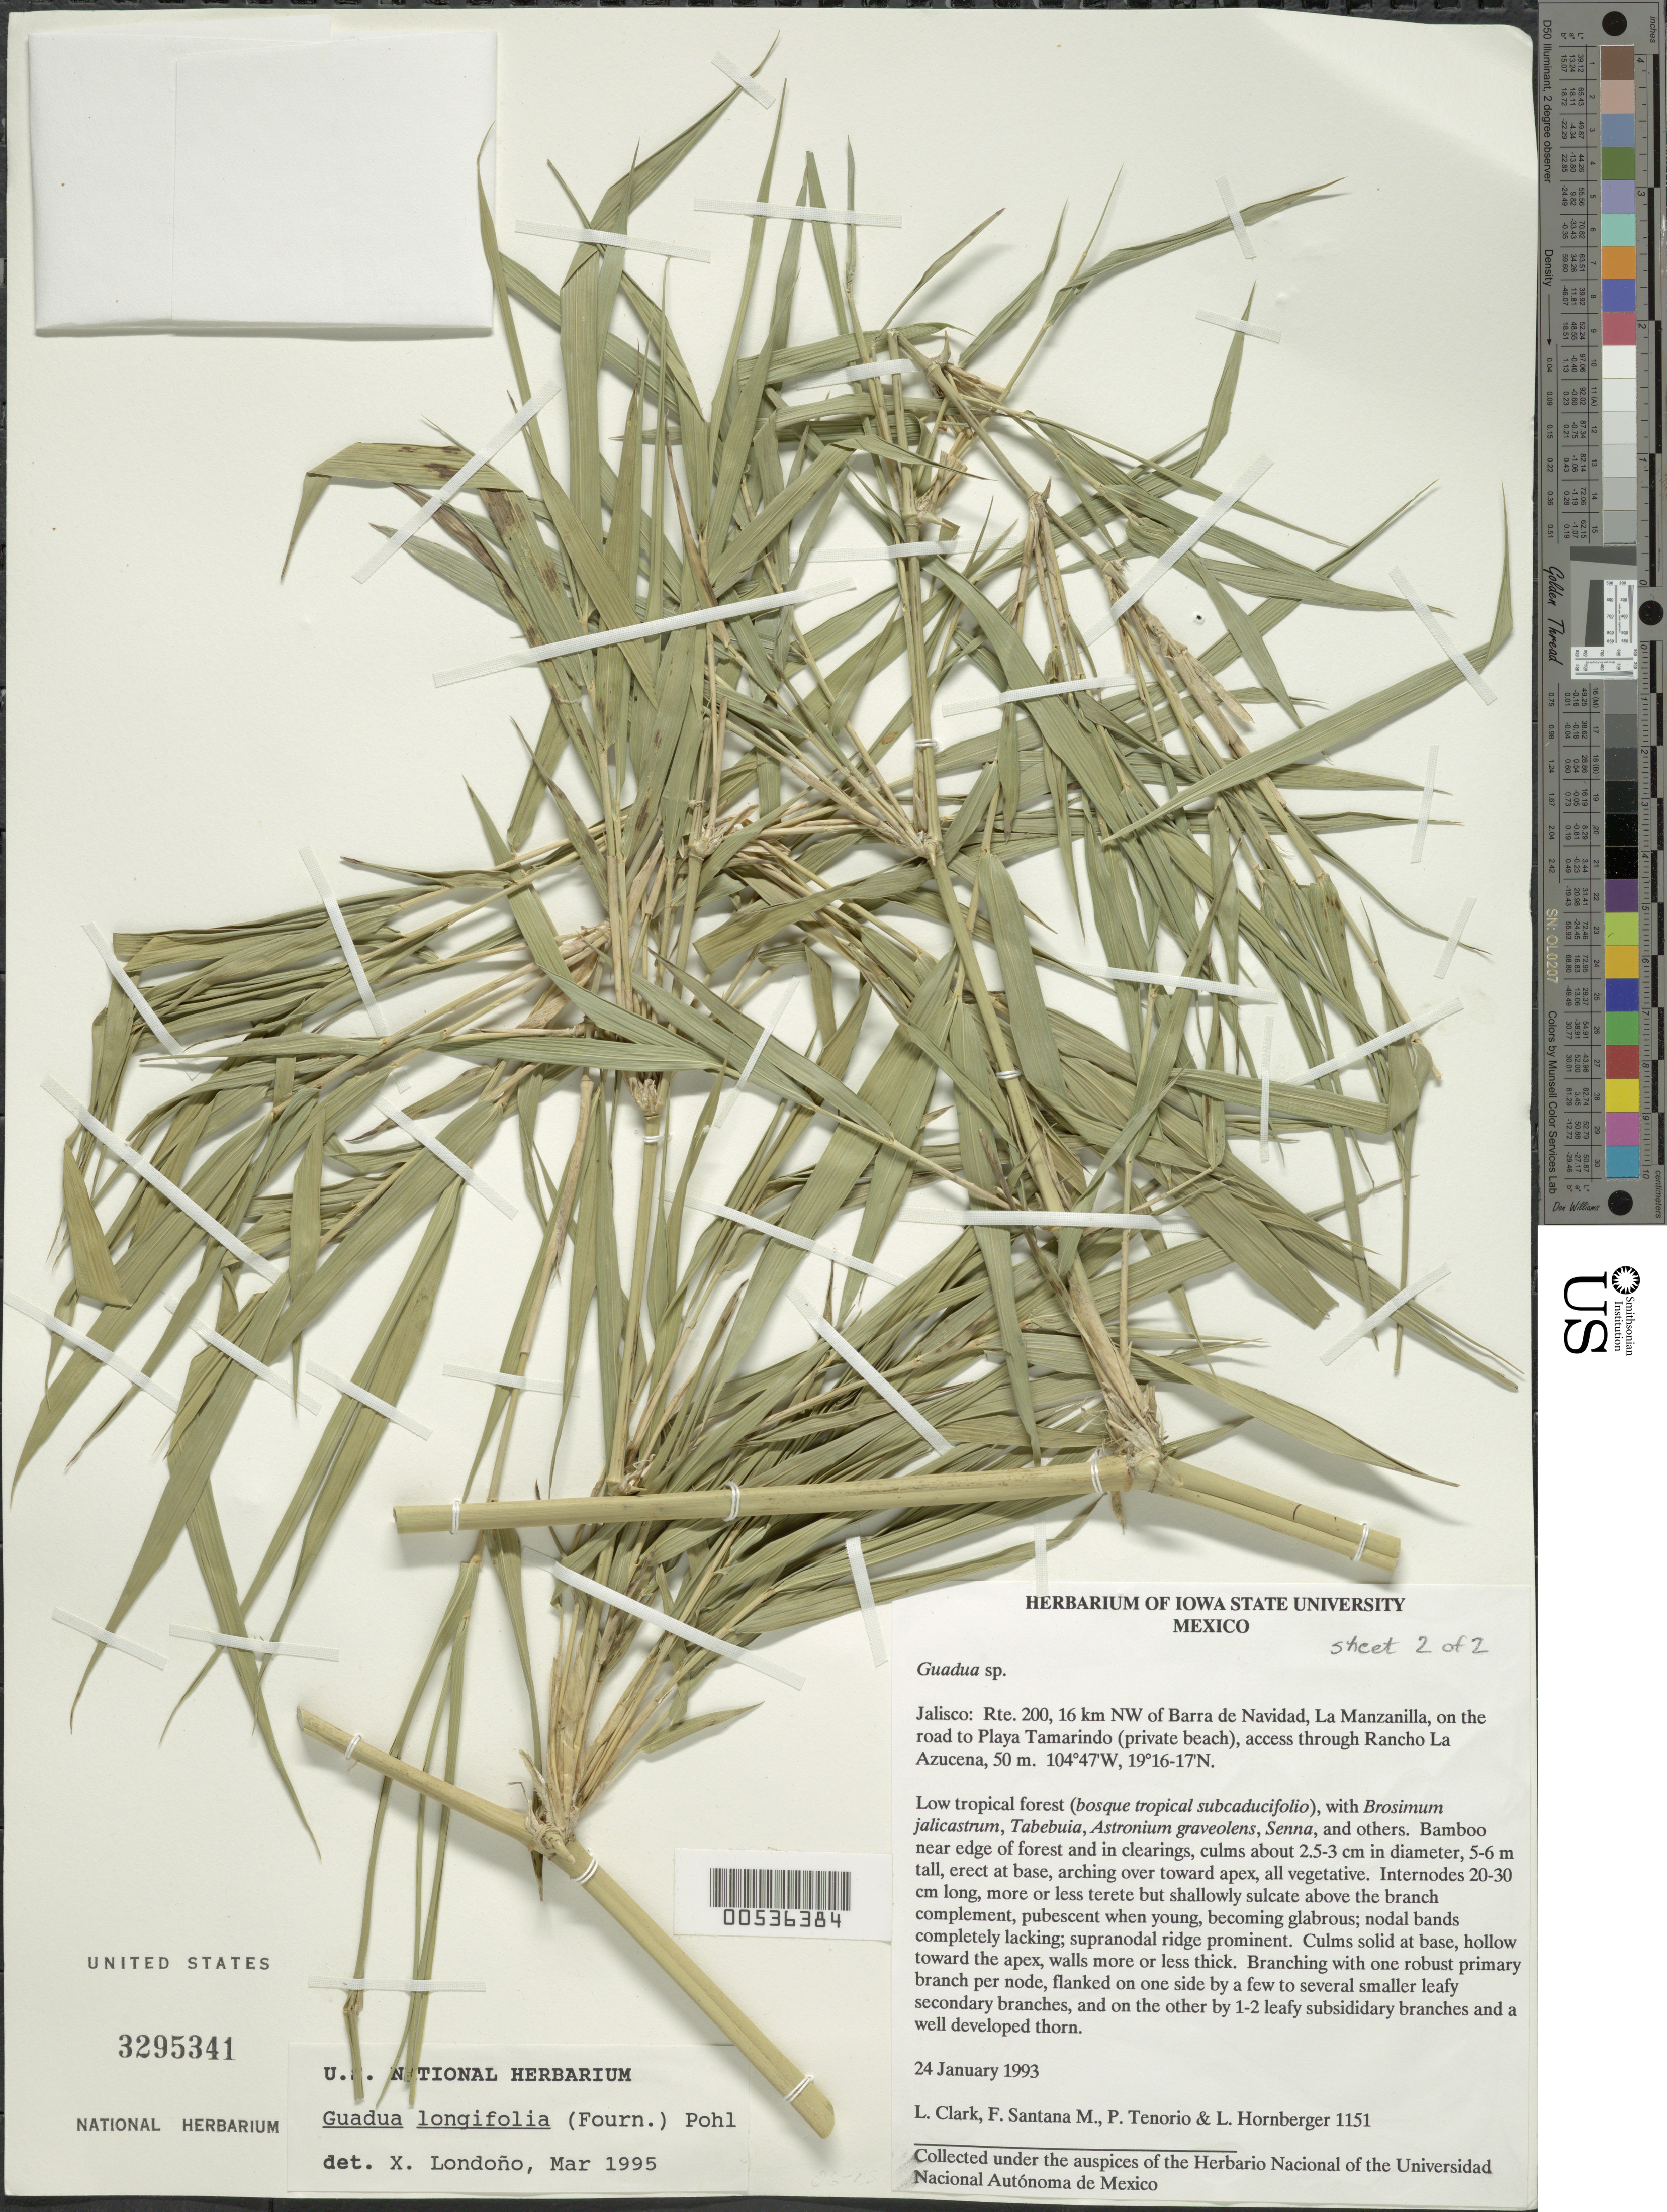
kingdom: Plantae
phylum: Tracheophyta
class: Liliopsida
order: Poales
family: Poaceae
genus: Guadua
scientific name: Guadua longifolia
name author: (E. Fourn.) R.W. Pohl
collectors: L. G. Clark, F. J. Santana M., P. Tenorio L. & L. Hornberger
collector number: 1151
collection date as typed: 24 Jan 1993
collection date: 1993-01-24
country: Mexico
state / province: Jalisco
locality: NW of Barra de Navidad, La Monzanilla, road to Playa Tamarindo, access through Rancho La Azucena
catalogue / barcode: US 3295341